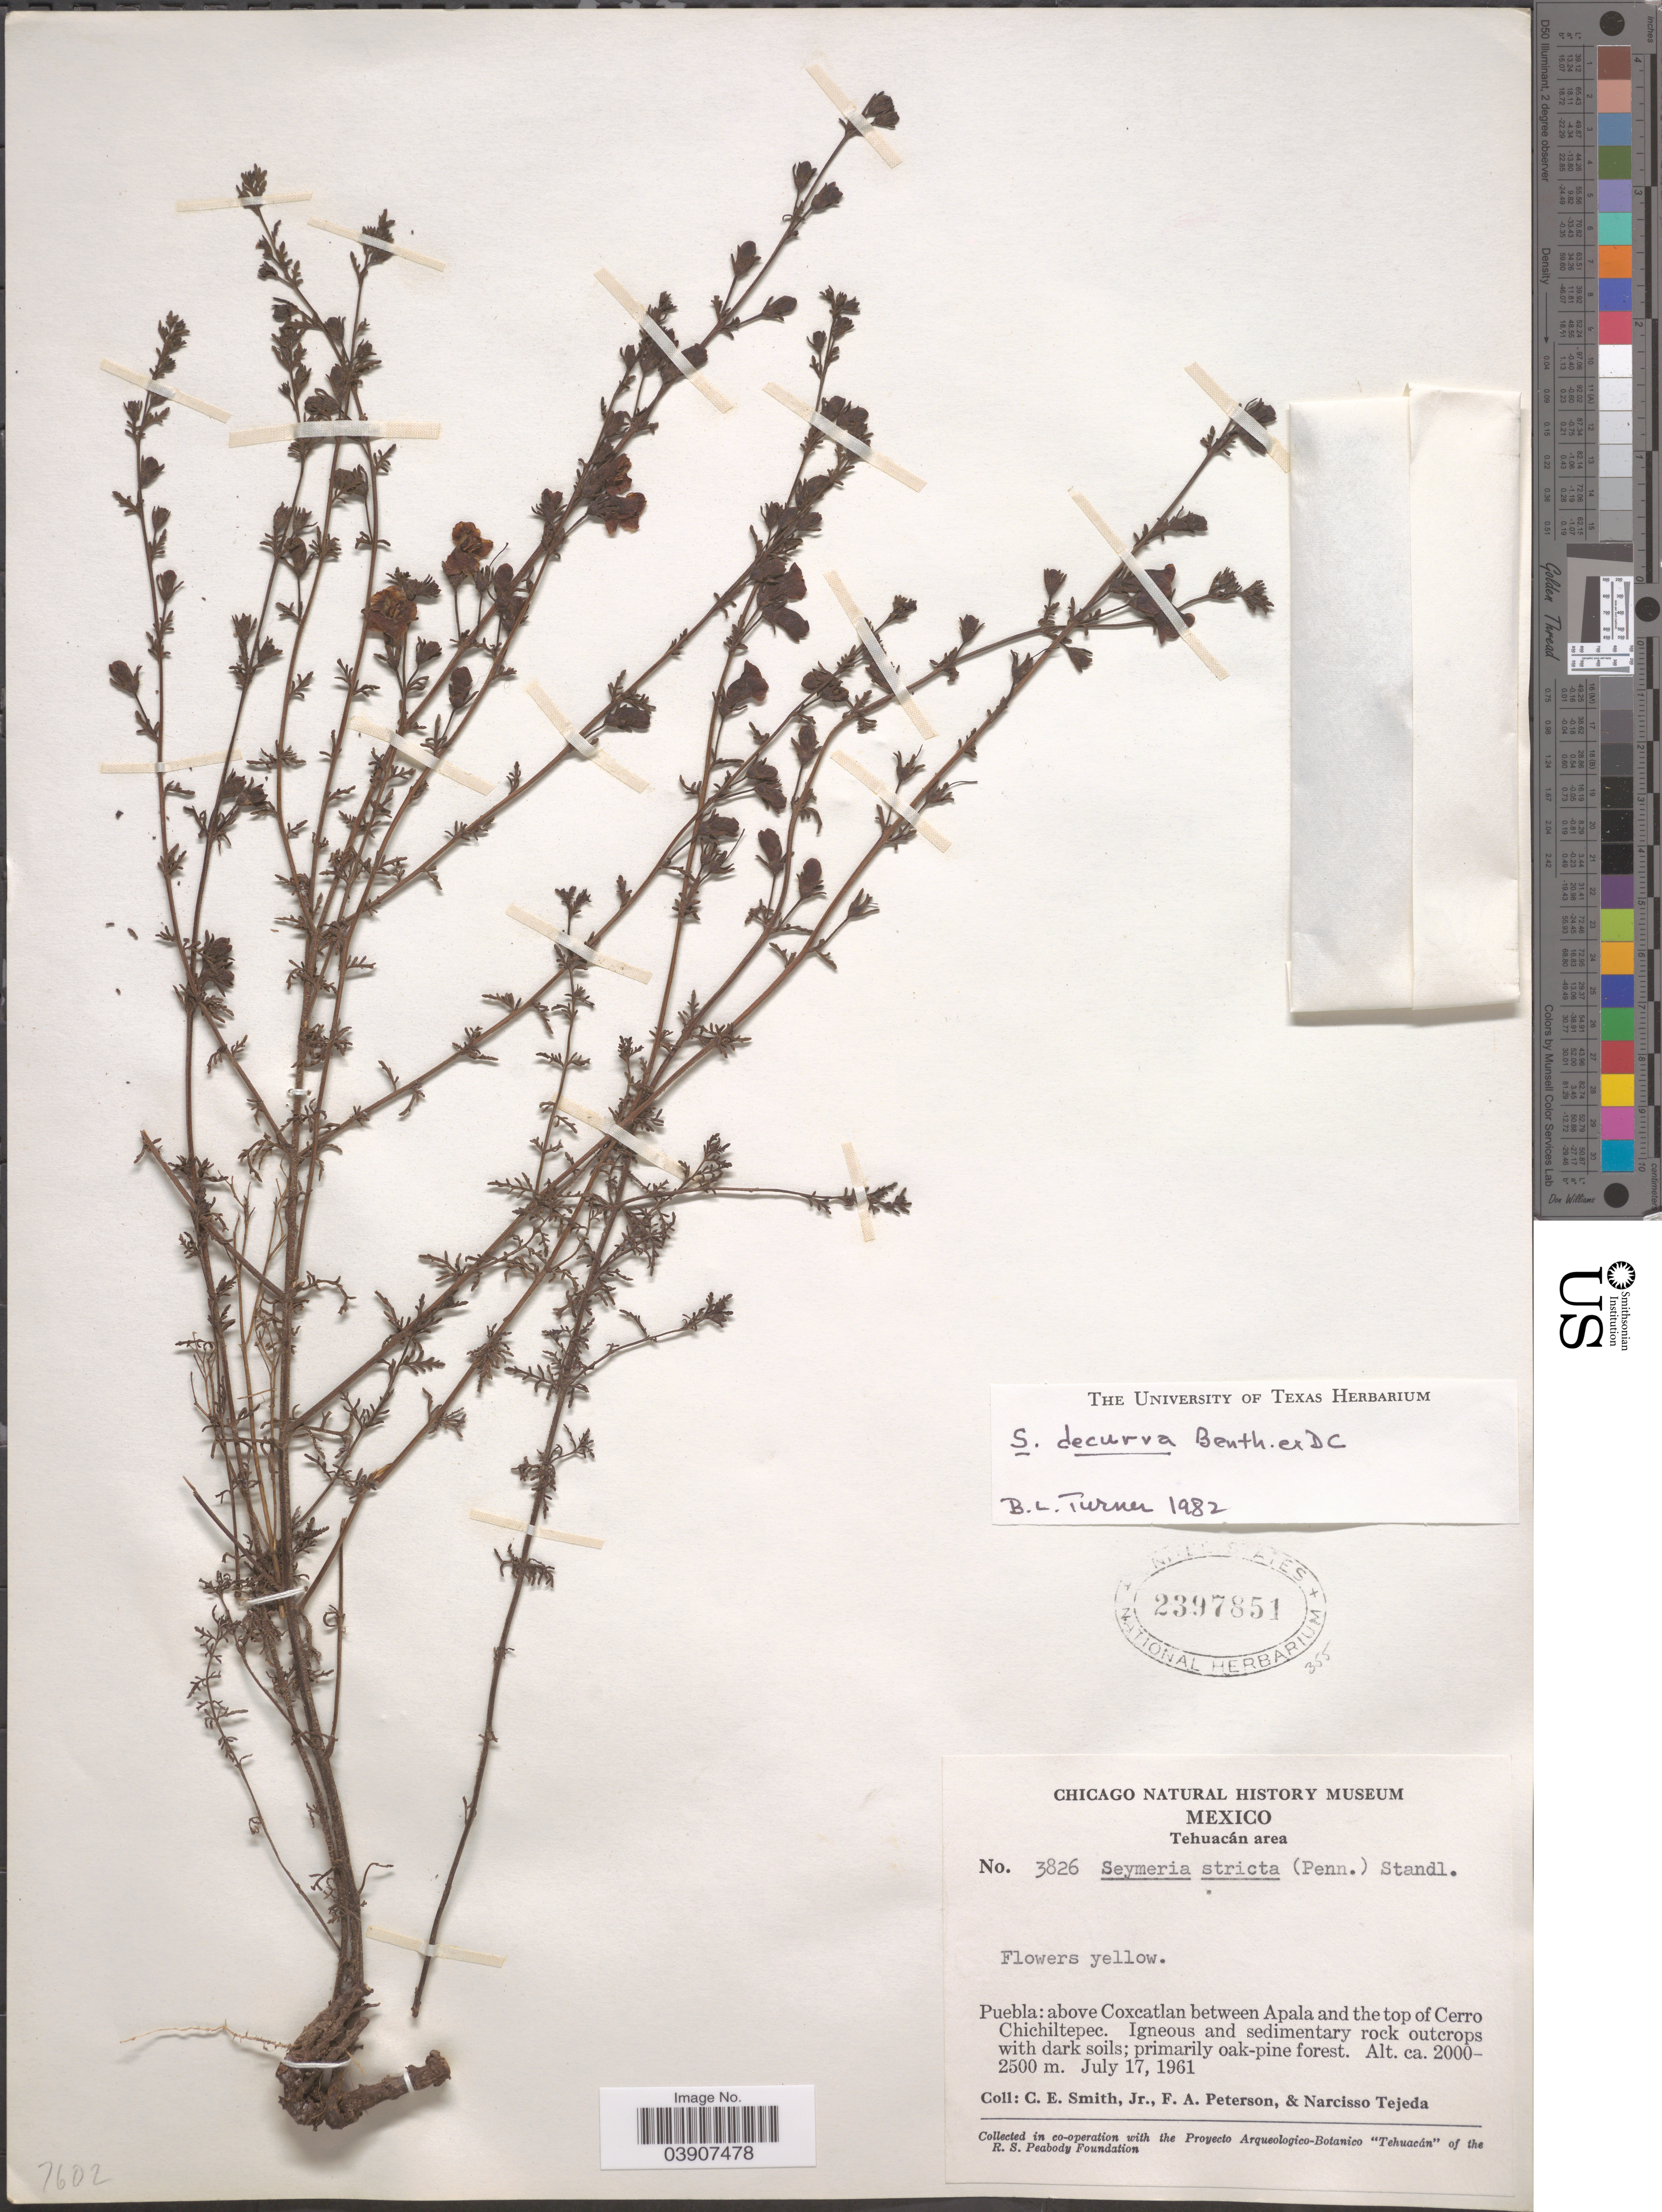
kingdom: Plantae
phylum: Tracheophyta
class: Magnoliopsida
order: Lamiales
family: Orobanchaceae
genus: Seymeria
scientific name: Seymeria decurva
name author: Benth.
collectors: C. E. Smith Jr., F. A. Peterson & N. Tejeda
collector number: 3826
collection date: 1961-07-17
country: Mexico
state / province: Puebla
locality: Tehuacán area. Above Coxcatlan between Apala and the top of Cerro Chichiltepec.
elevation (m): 2000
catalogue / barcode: US 2397851